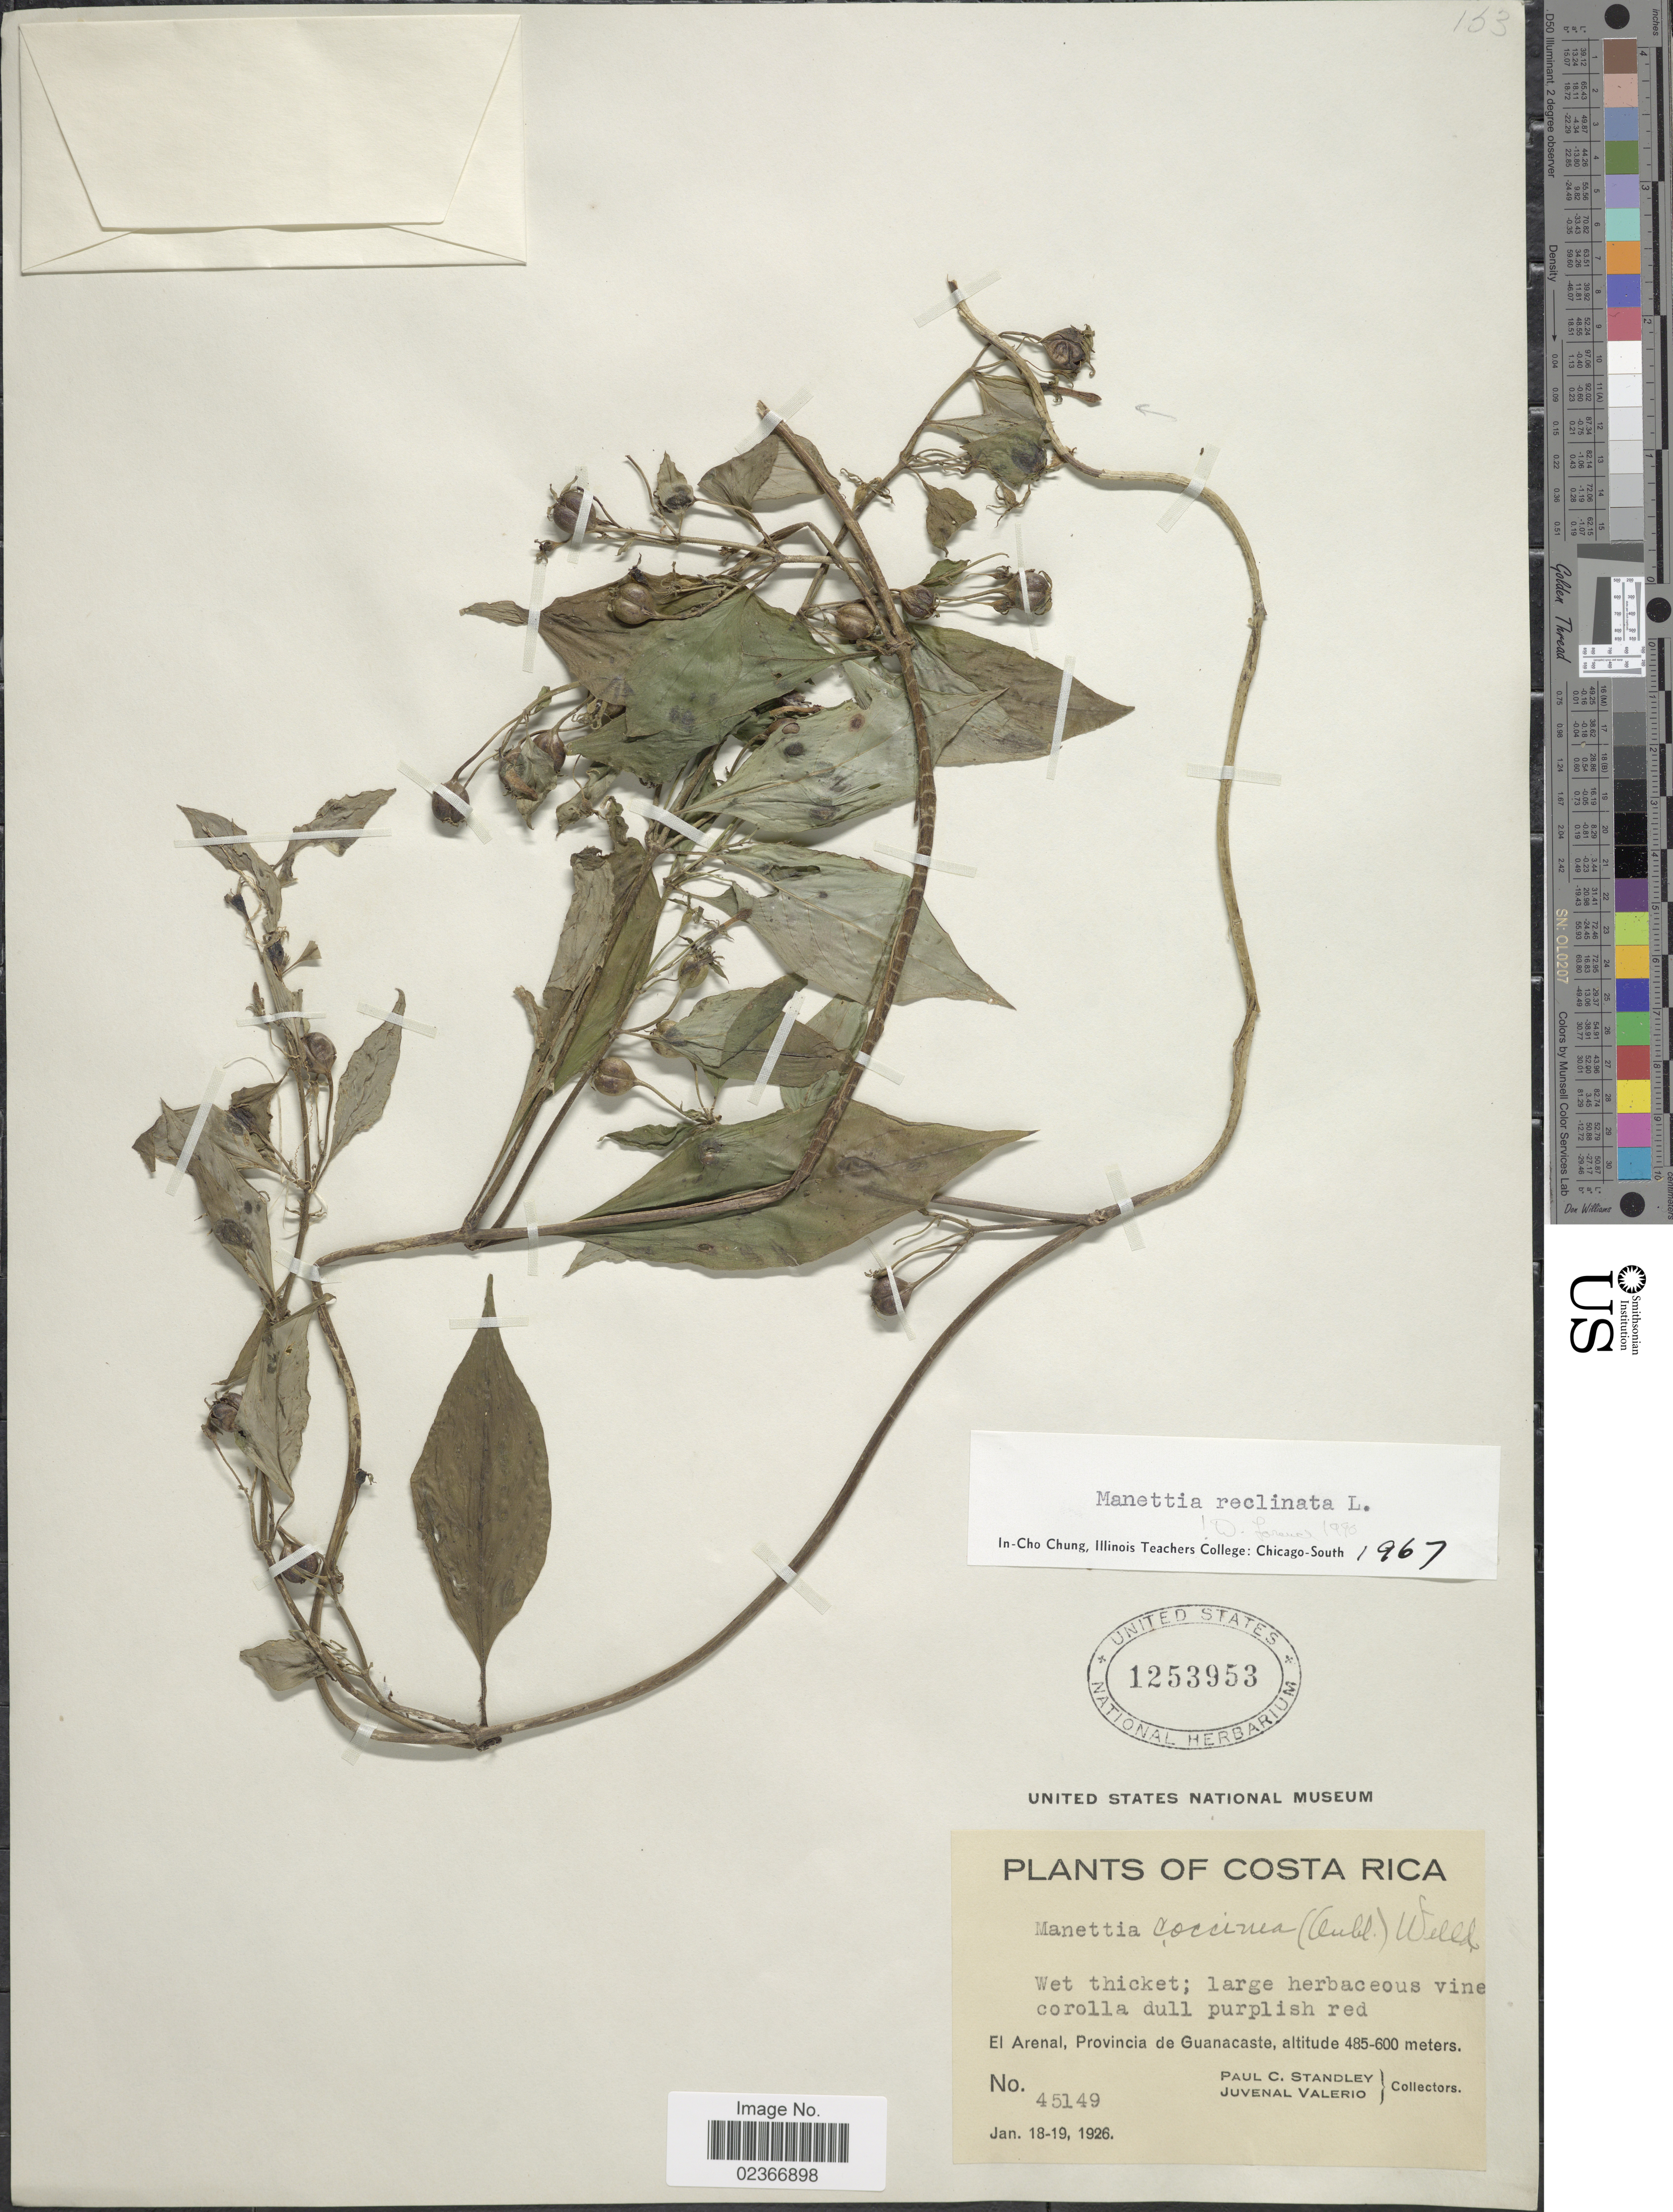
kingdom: Plantae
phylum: Tracheophyta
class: Magnoliopsida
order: Gentianales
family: Rubiaceae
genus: Manettia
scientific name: Manettia reclinata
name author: L.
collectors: P. C. Standley & J. Valerio R.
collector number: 45149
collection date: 1926-01-18/1926-01-19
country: Costa Rica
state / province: Guanacaste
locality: El Arenal, Provincia de Guanacaste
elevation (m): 485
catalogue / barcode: US 1253953